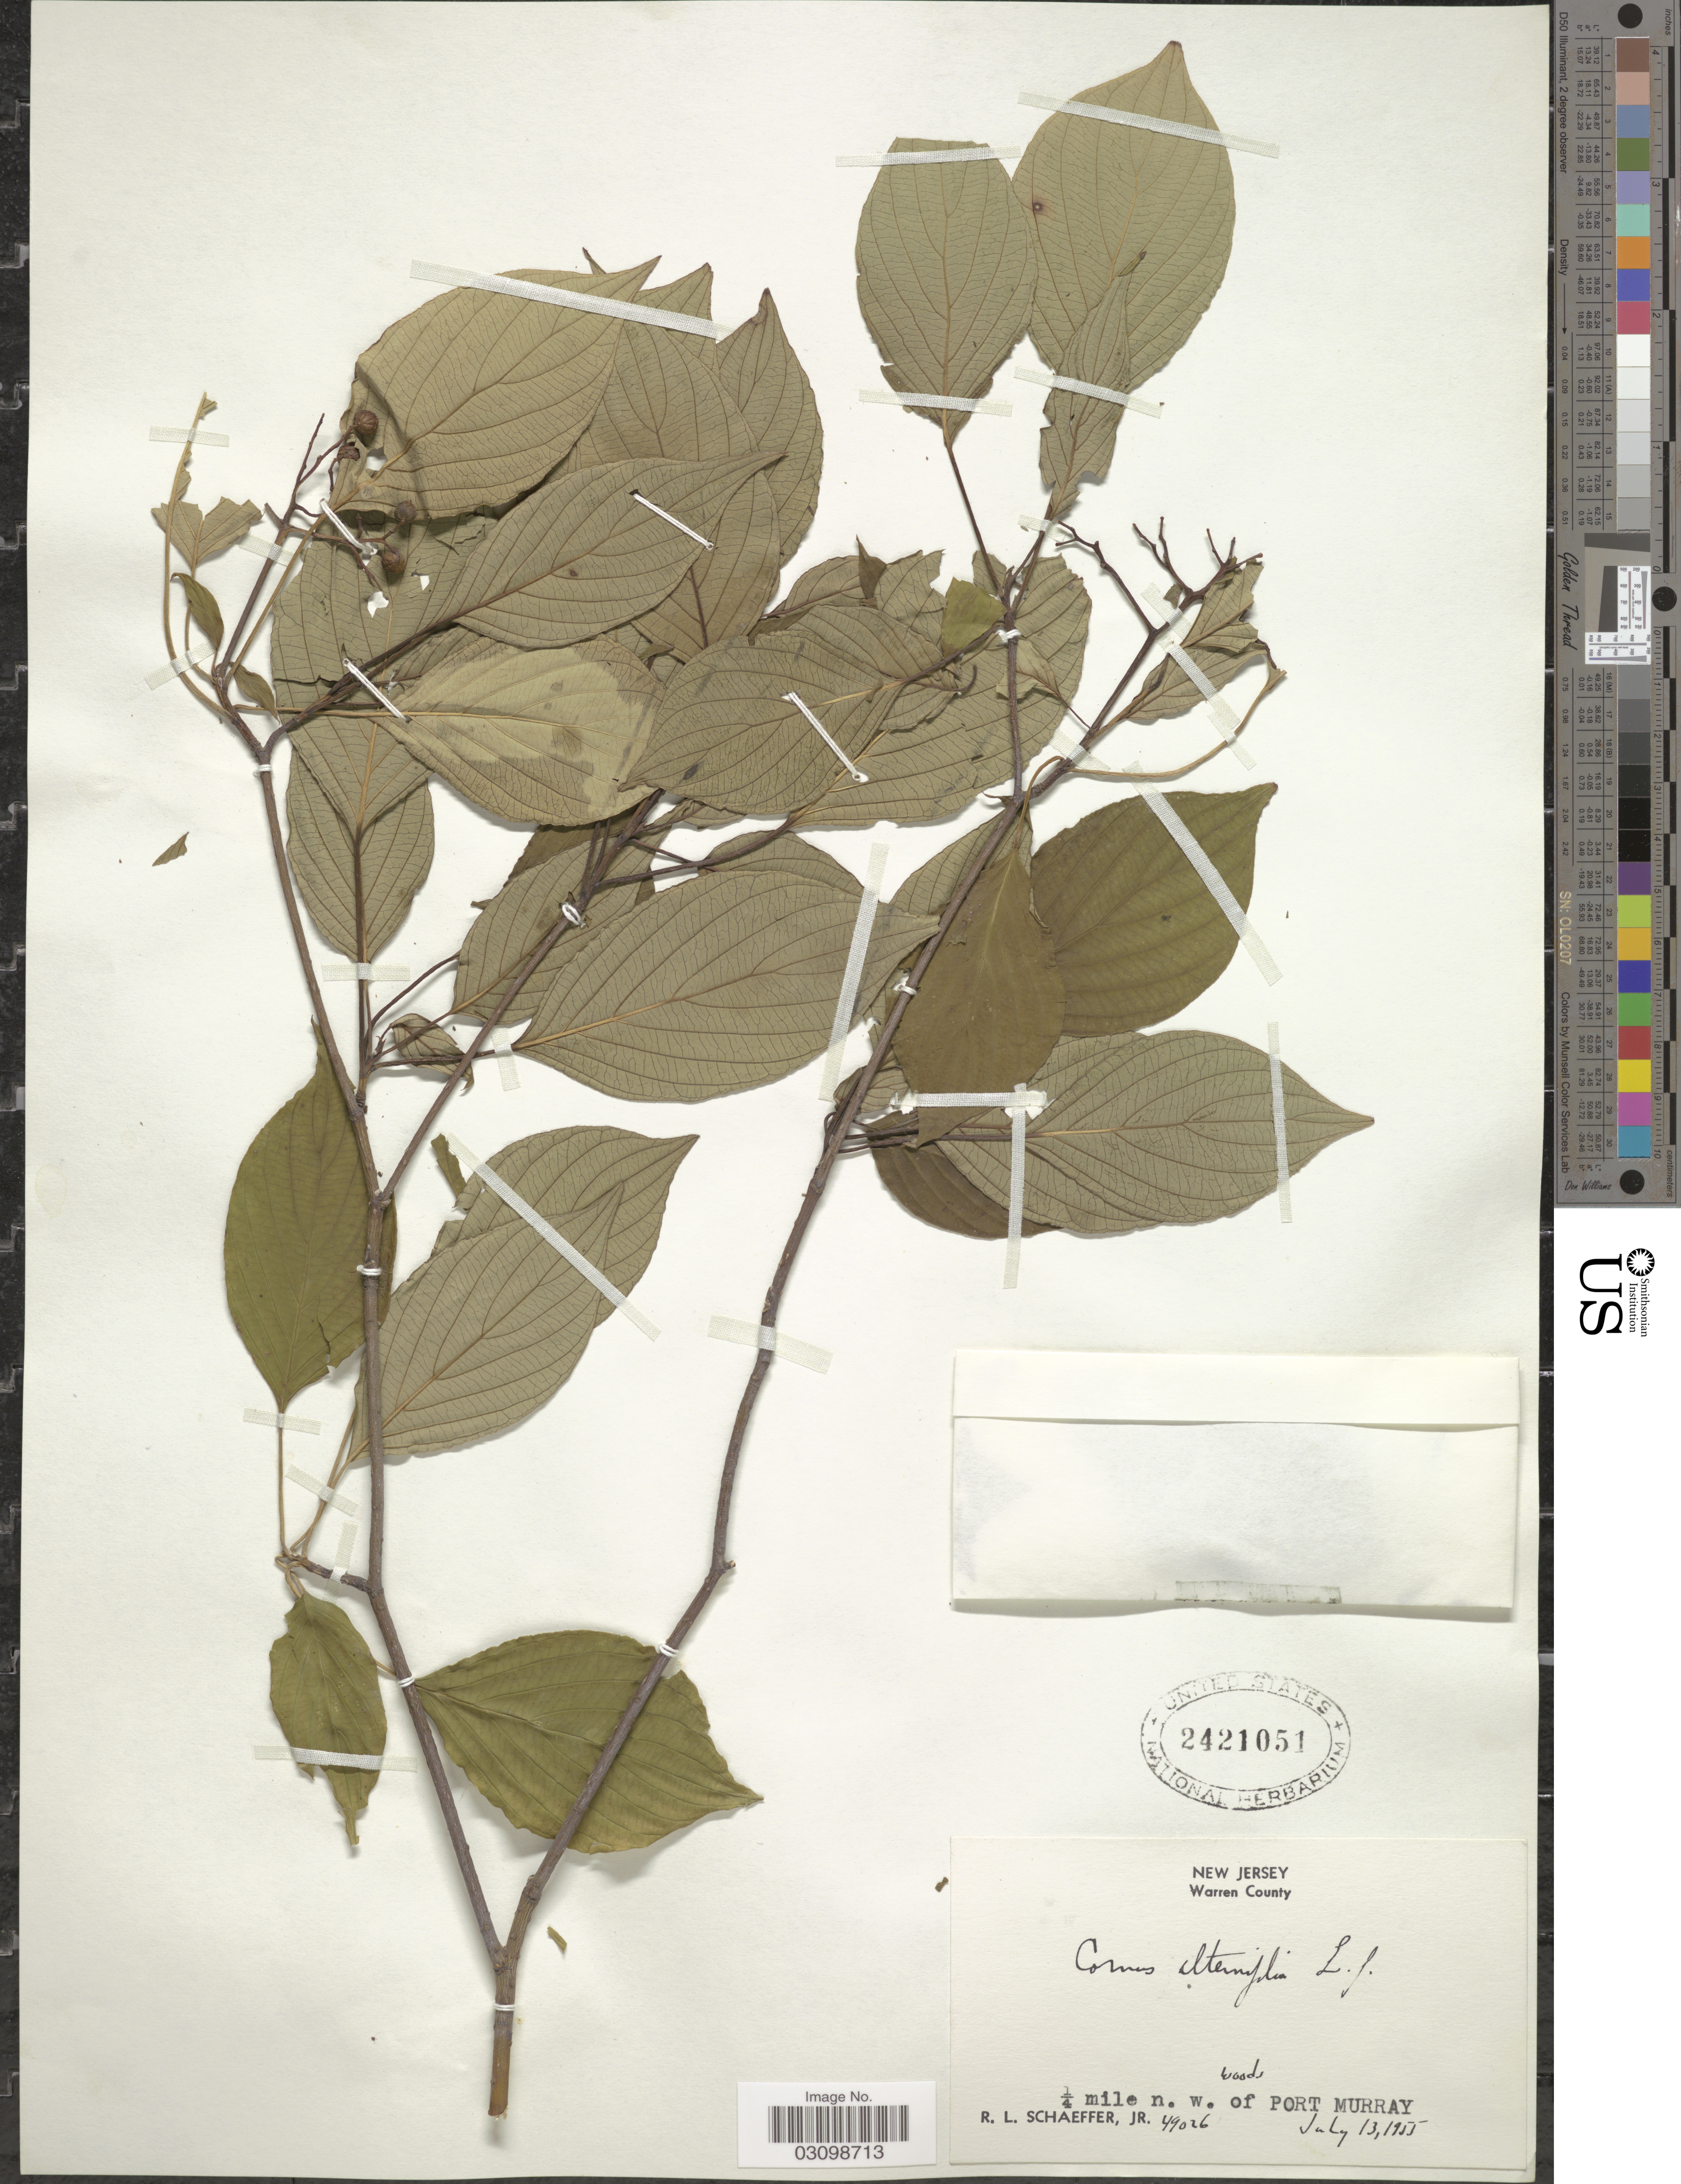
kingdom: Plantae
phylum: Tracheophyta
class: Magnoliopsida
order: Cornales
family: Cornaceae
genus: Cornus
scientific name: Cornus alternifolia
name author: L.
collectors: R. L. Schaeffer Jr.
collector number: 49026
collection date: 1955-07-13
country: United States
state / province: New Jersey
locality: Warren County. ¼ mile n. w. of Port Murray.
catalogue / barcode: US 2421051